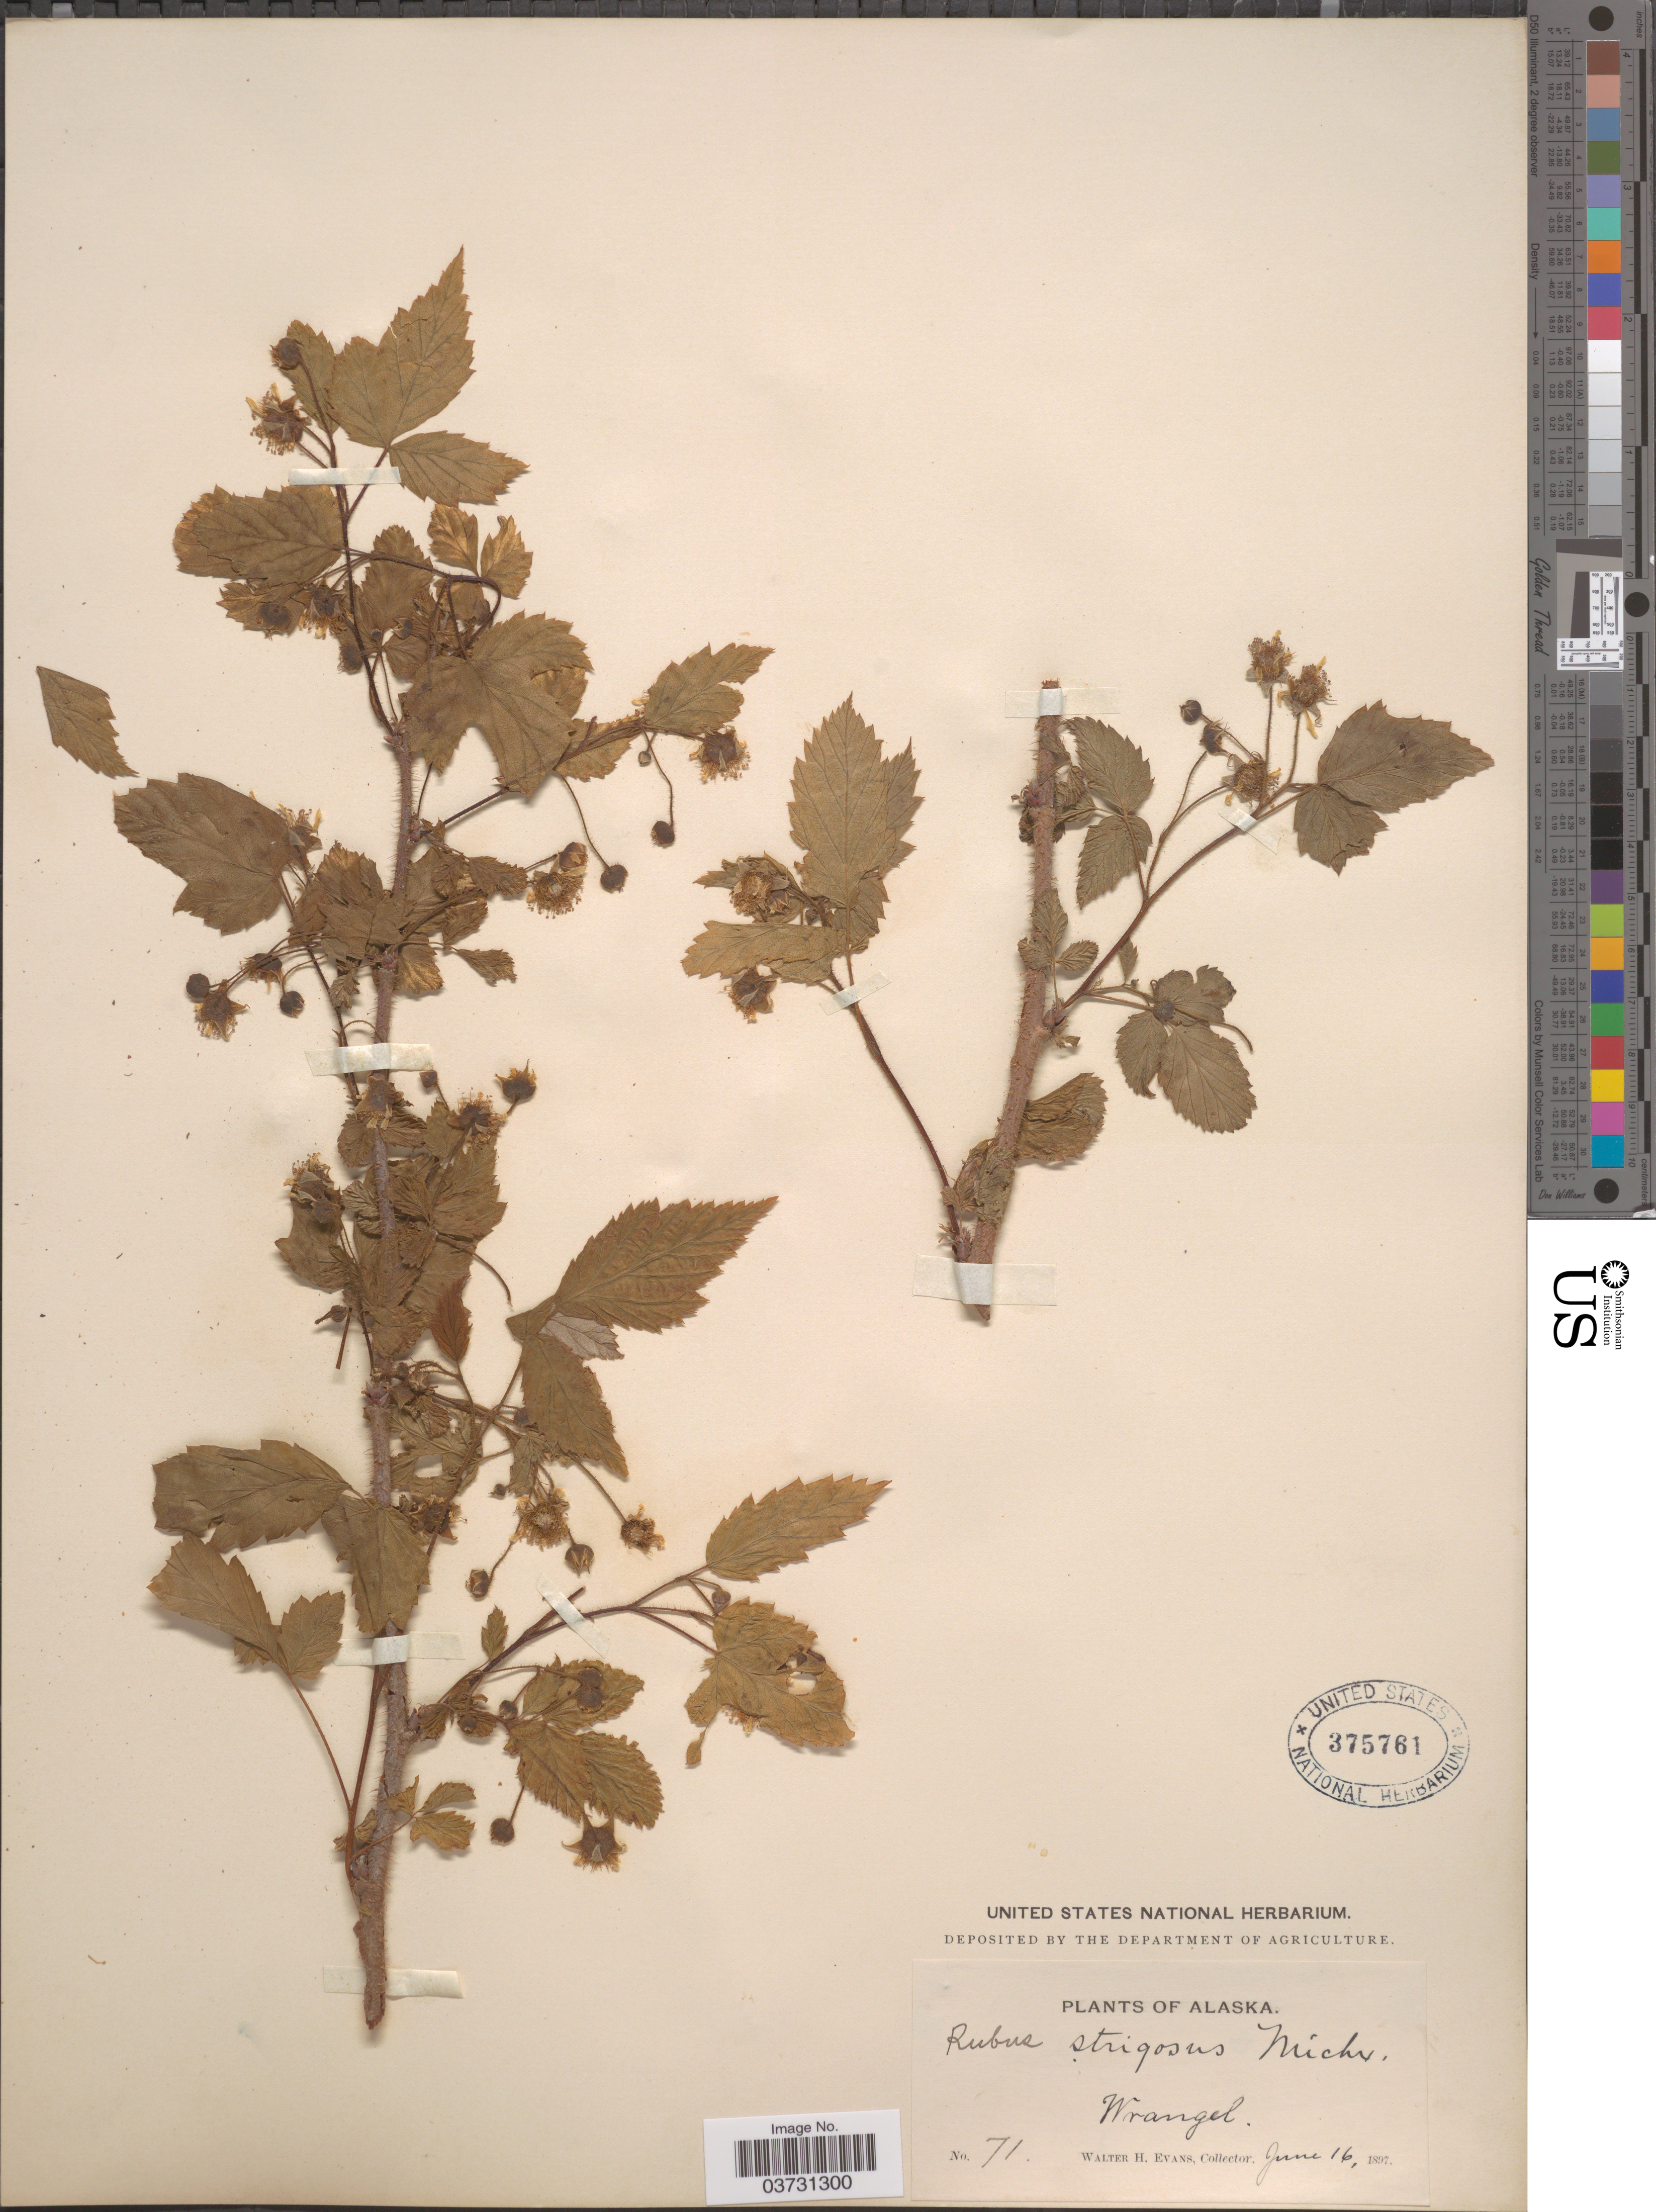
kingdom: Plantae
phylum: Tracheophyta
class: Magnoliopsida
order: Rosales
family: Rosaceae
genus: Rubus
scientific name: Rubus strigosus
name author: Michx.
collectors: W. H. Evans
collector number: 71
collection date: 1897-06-16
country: United States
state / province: Alaska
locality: Wrangell.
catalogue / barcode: US 375761